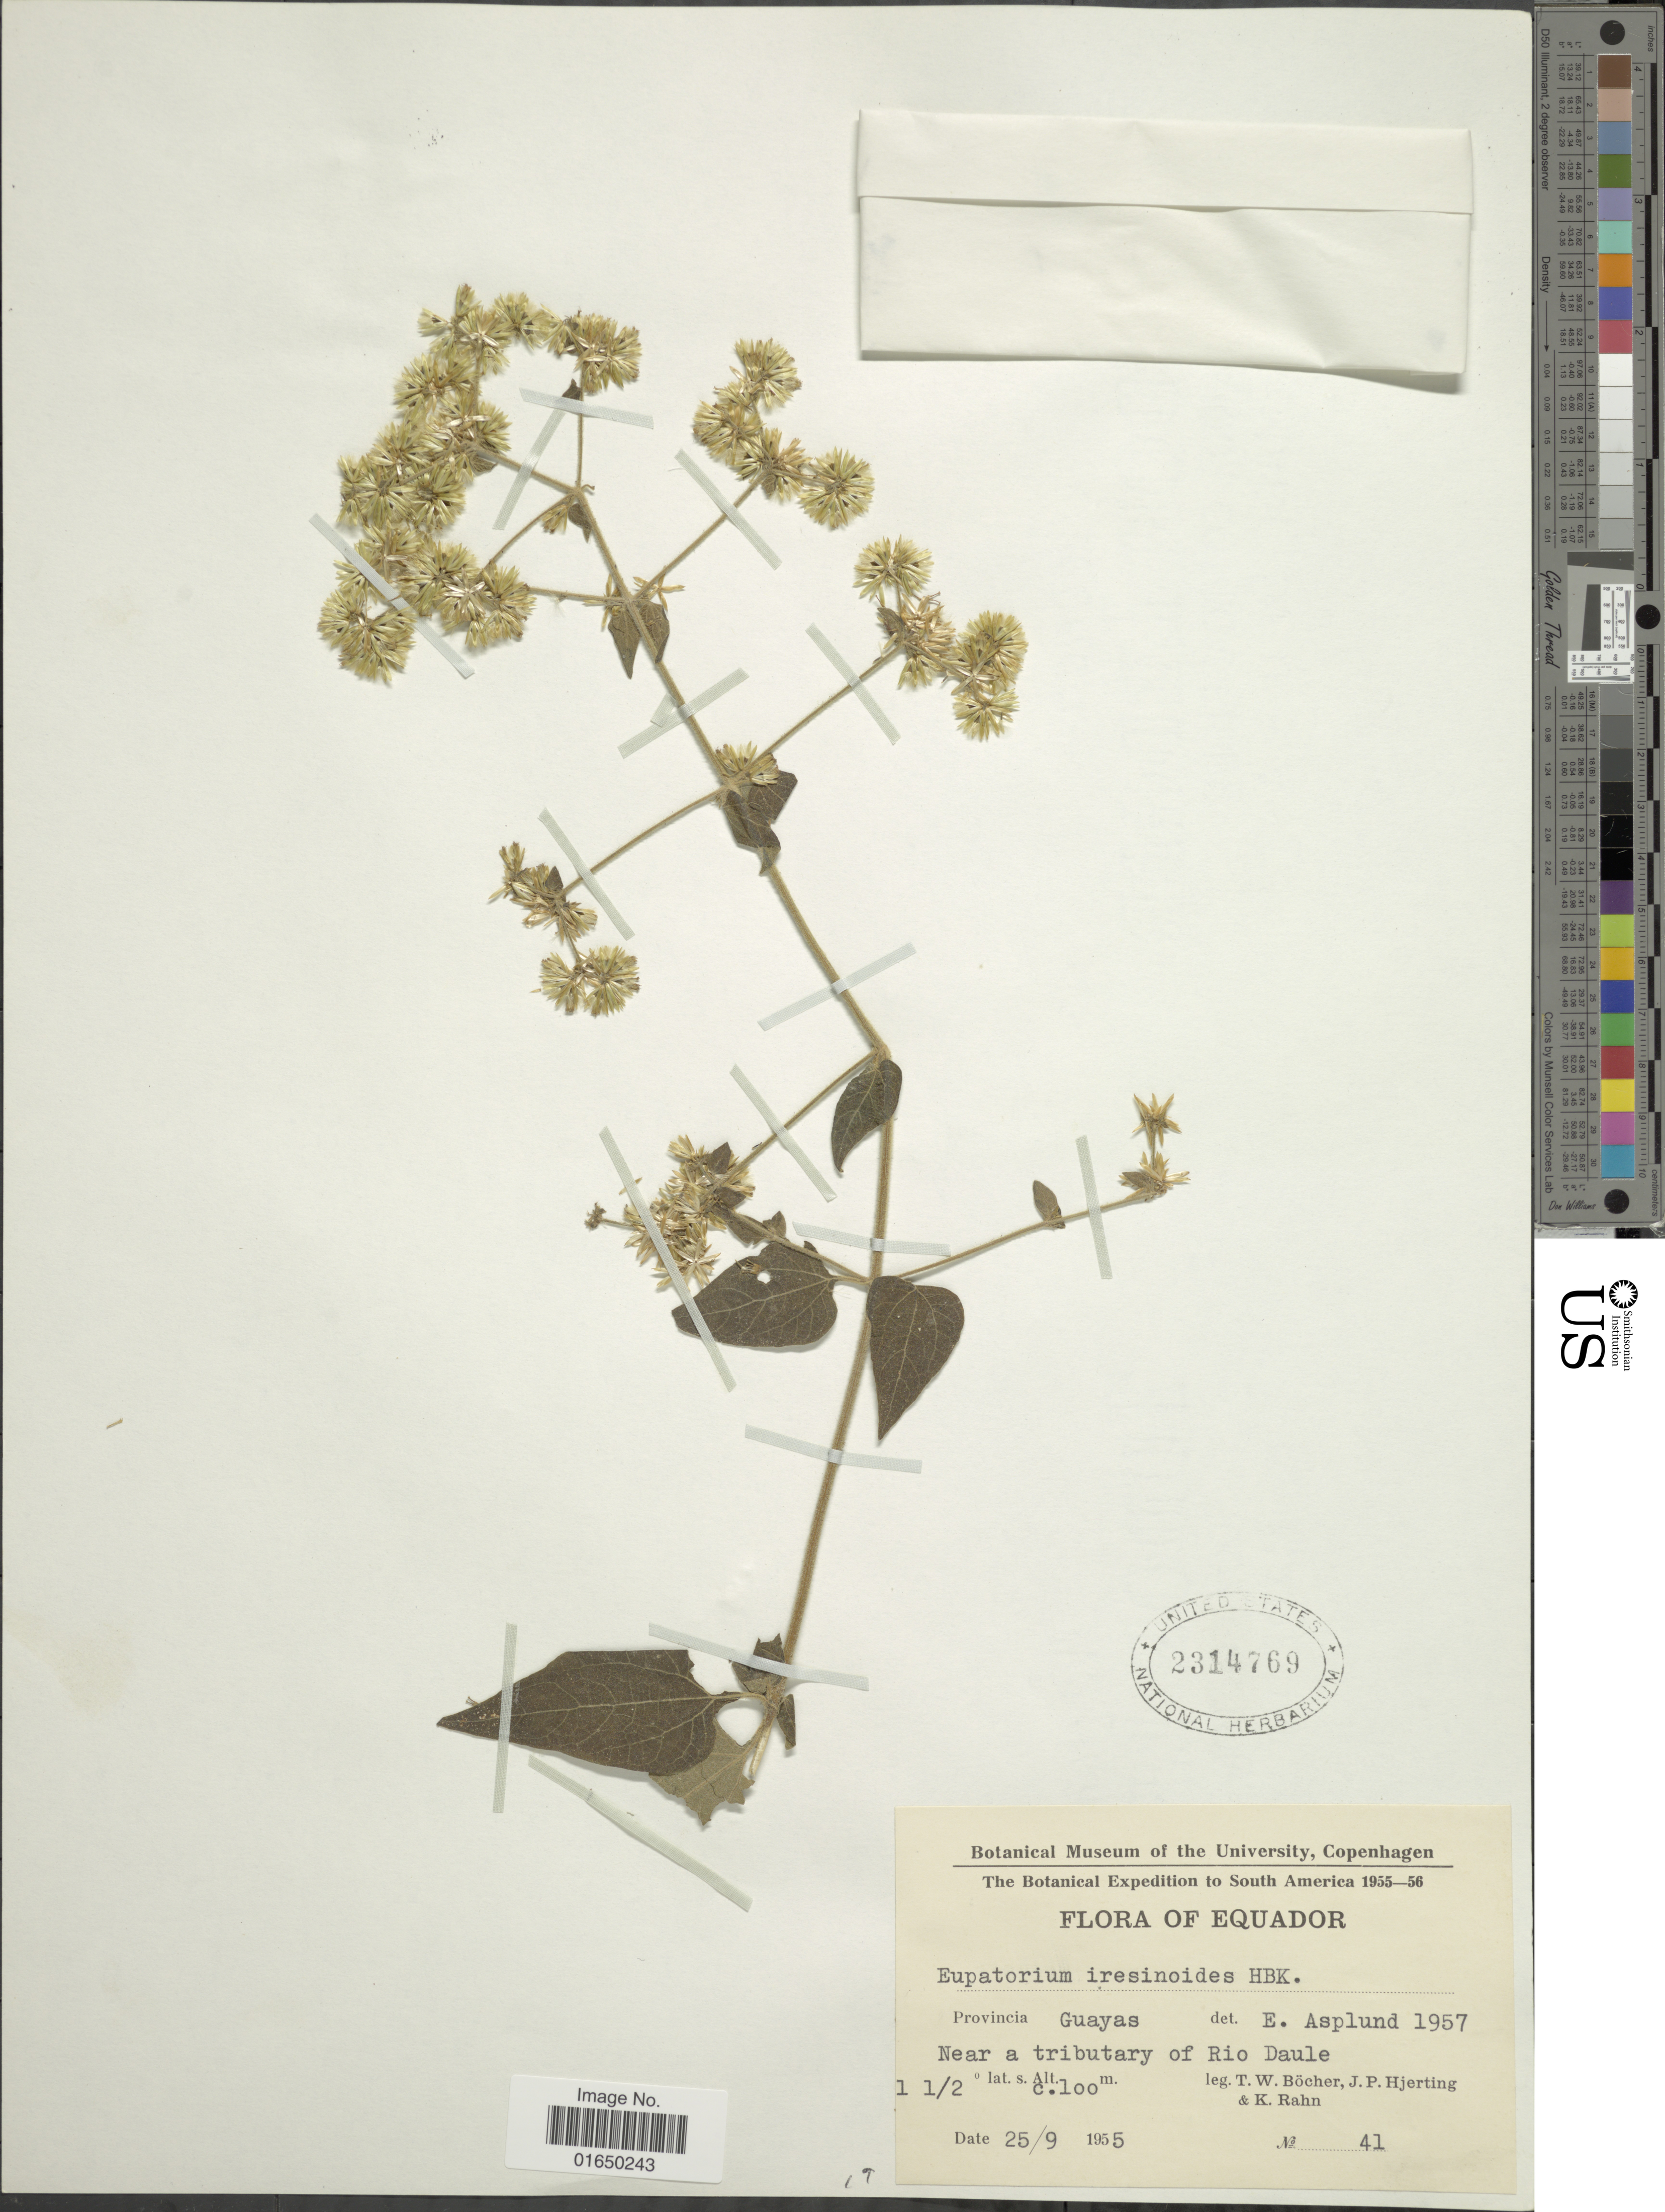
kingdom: Plantae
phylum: Tracheophyta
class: Magnoliopsida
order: Asterales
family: Asteraceae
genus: Condylidium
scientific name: Condylidium iresinoides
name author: (Kunth) R.M. King & H. Rob.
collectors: T. Böcher, J. P. Hjerting & K. Rahn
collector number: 41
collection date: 1955-09-25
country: Ecuador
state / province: Guayas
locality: Near a tributary of Rio Daule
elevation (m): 100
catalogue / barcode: US 2314769